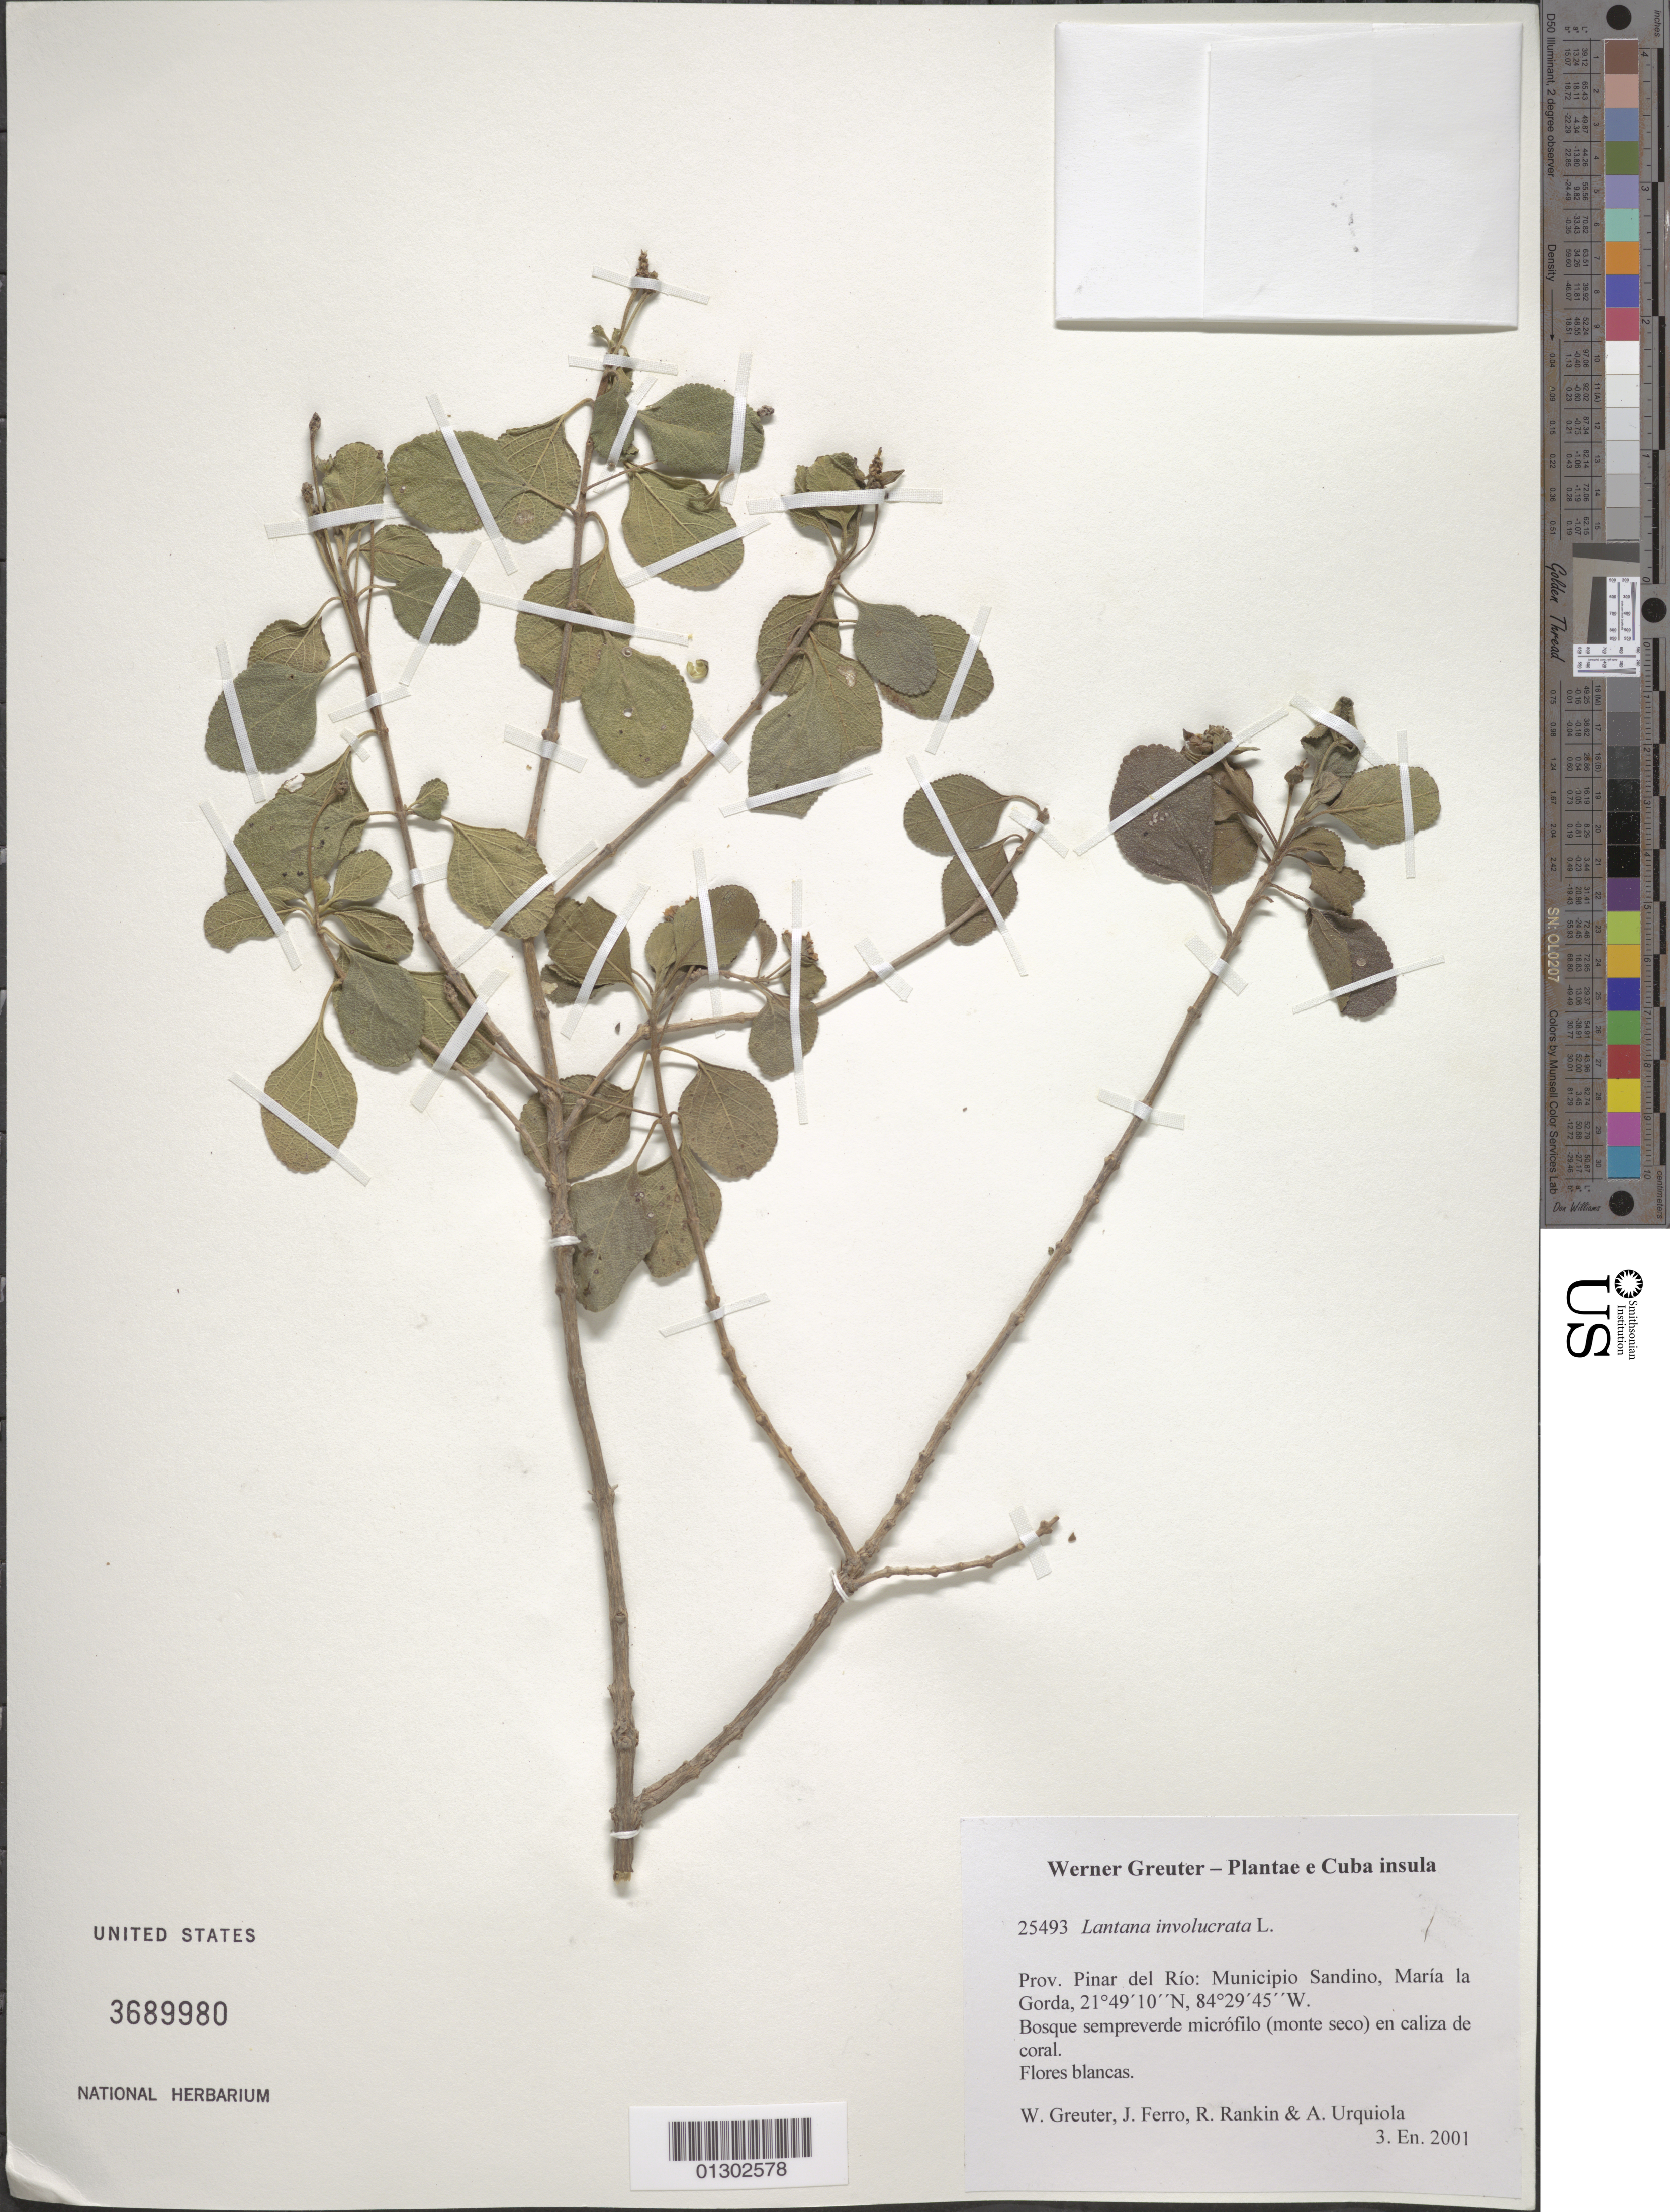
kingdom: Plantae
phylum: Tracheophyta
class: Magnoliopsida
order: Lamiales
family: Verbenaceae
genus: Lantana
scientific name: Lantana involucrata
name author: L.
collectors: W. R. Greuter, J. Ferro, R. Rankin Rodriguez & A. Urquiola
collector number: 25493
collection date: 2001-01-03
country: Cuba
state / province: Pinar del Rio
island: Cuba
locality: Municipio Sandino, María la Gorda.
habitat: Bosque sempreverde micrófilo (monte seco) en caliza de coral.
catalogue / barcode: US 3689980